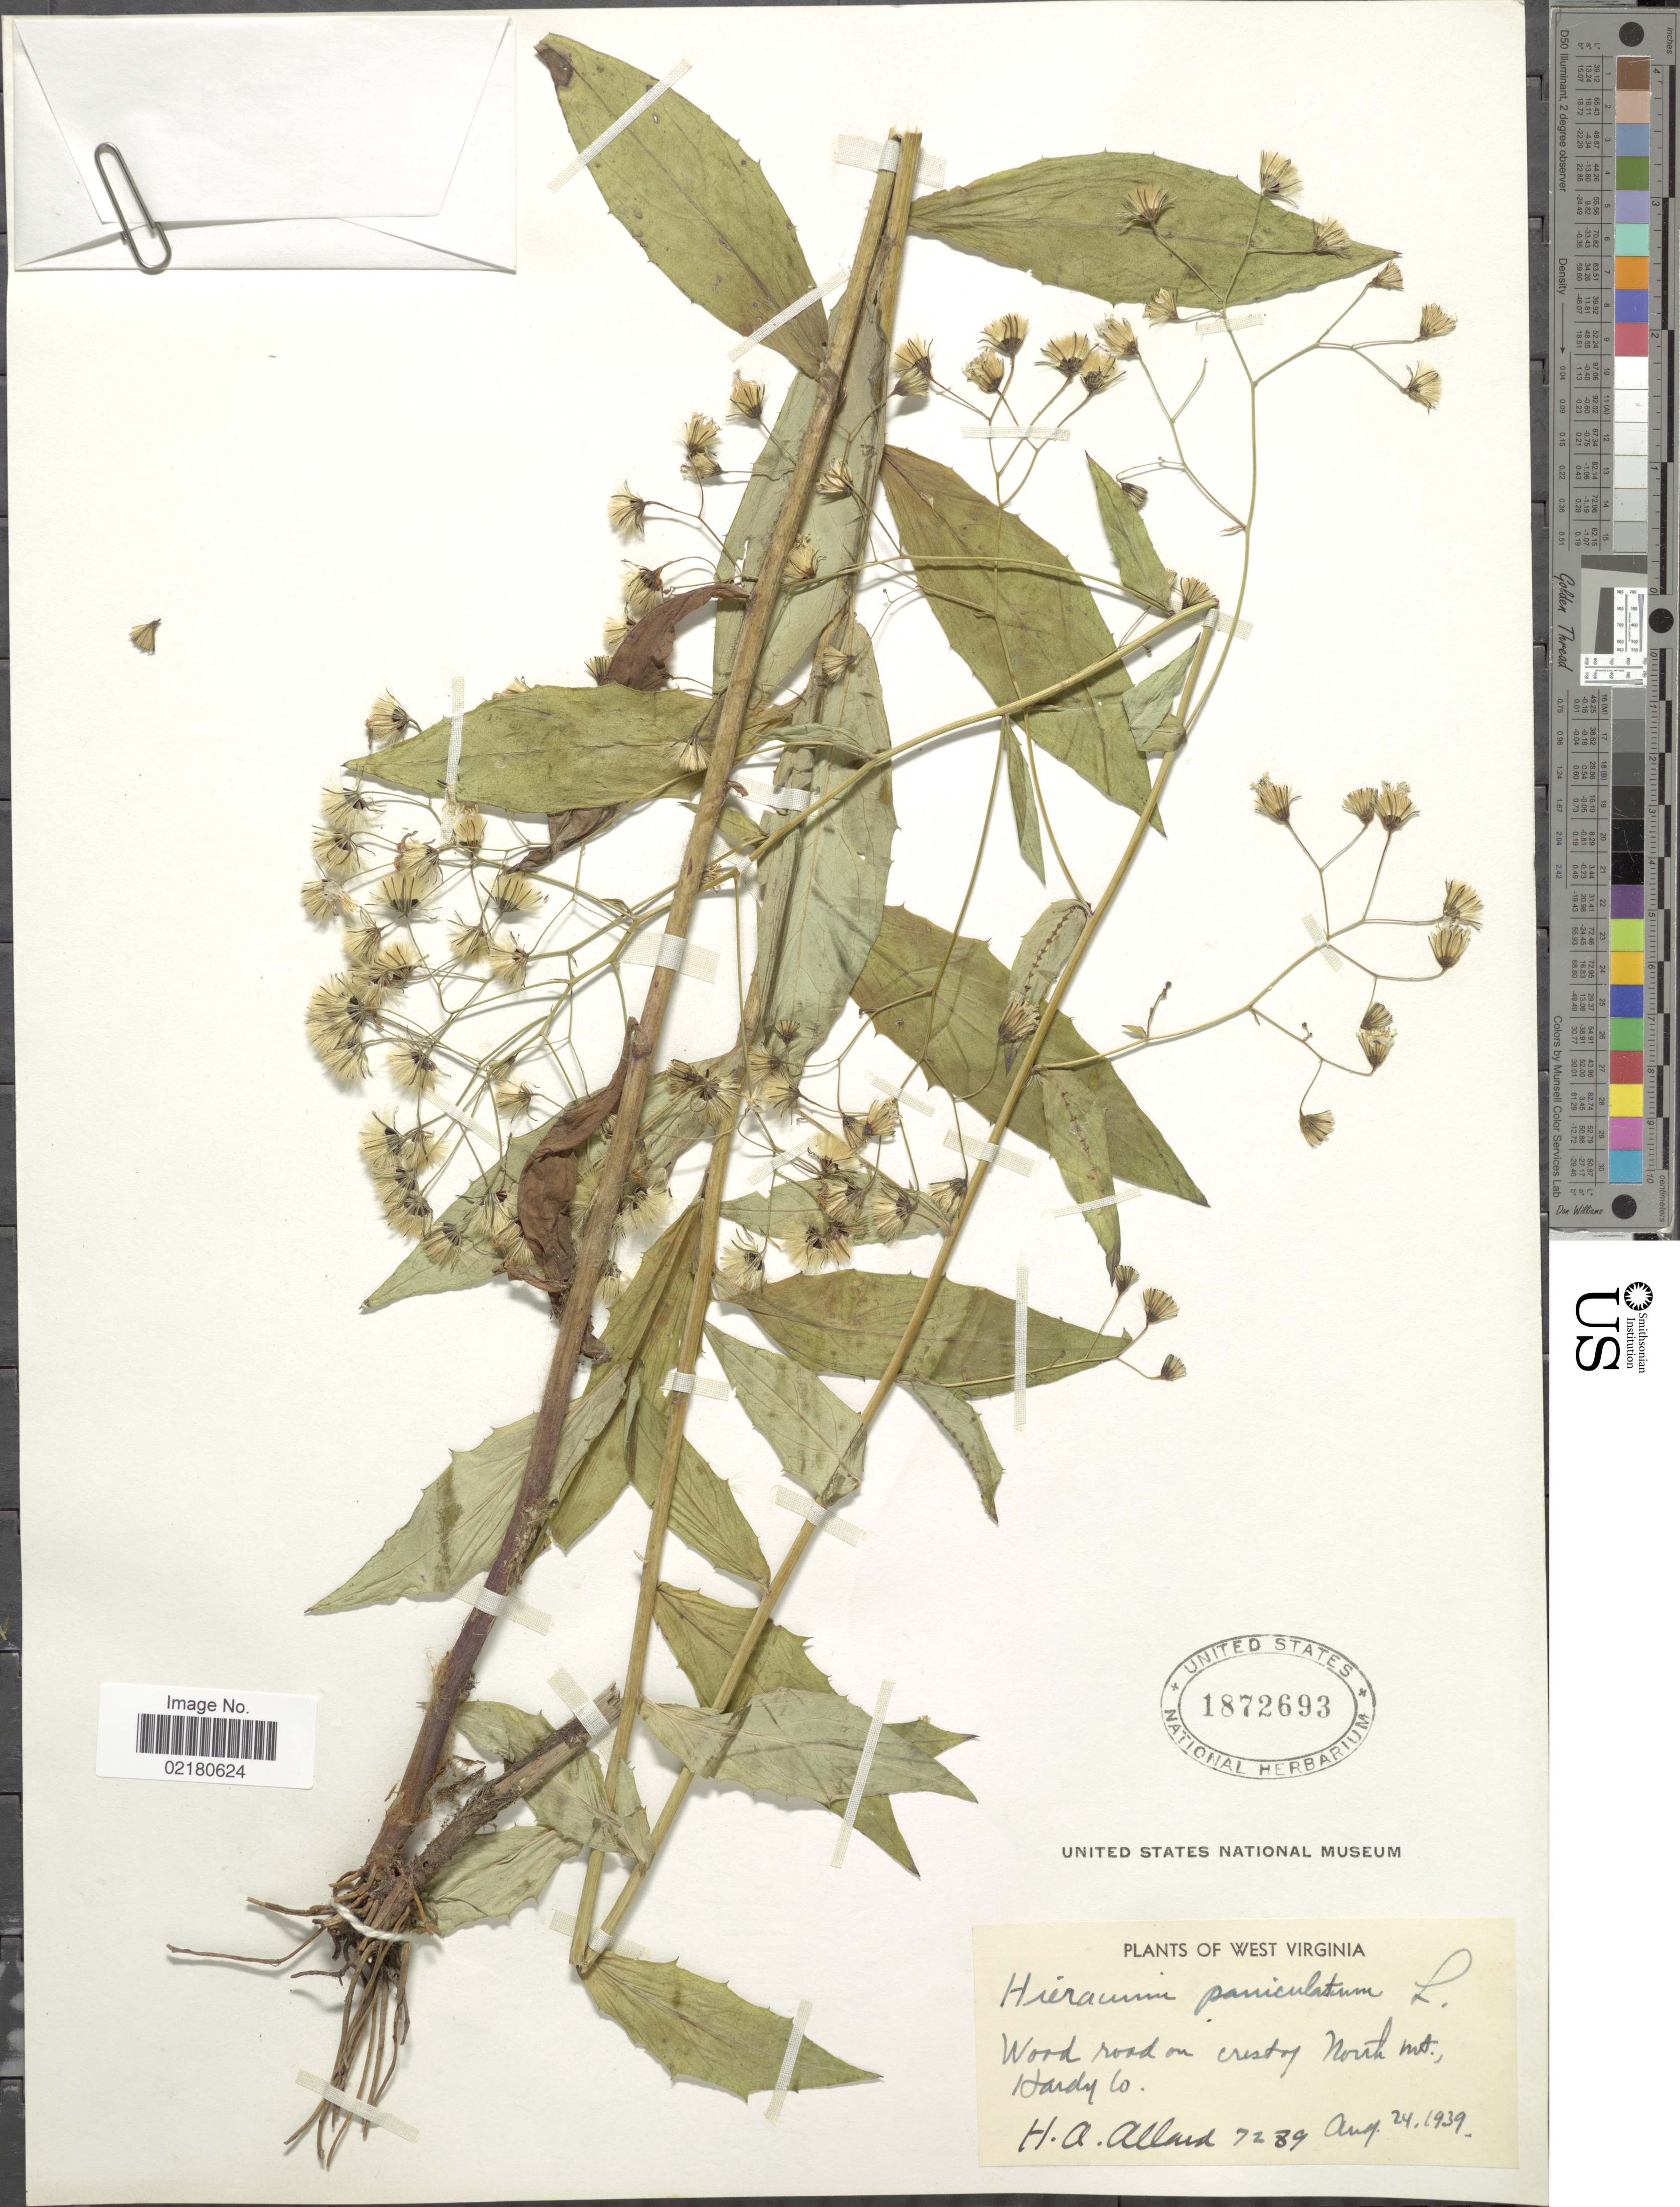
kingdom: Plantae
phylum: Tracheophyta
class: Magnoliopsida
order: Asterales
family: Asteraceae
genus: Hieracium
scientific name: Hieracium paniculatum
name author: L.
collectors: H. A. Allard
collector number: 7289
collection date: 1939-08-24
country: United States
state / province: West Virginia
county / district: Hardy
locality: Woods road crest of North Mt. Hardy Co.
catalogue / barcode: US 1872693